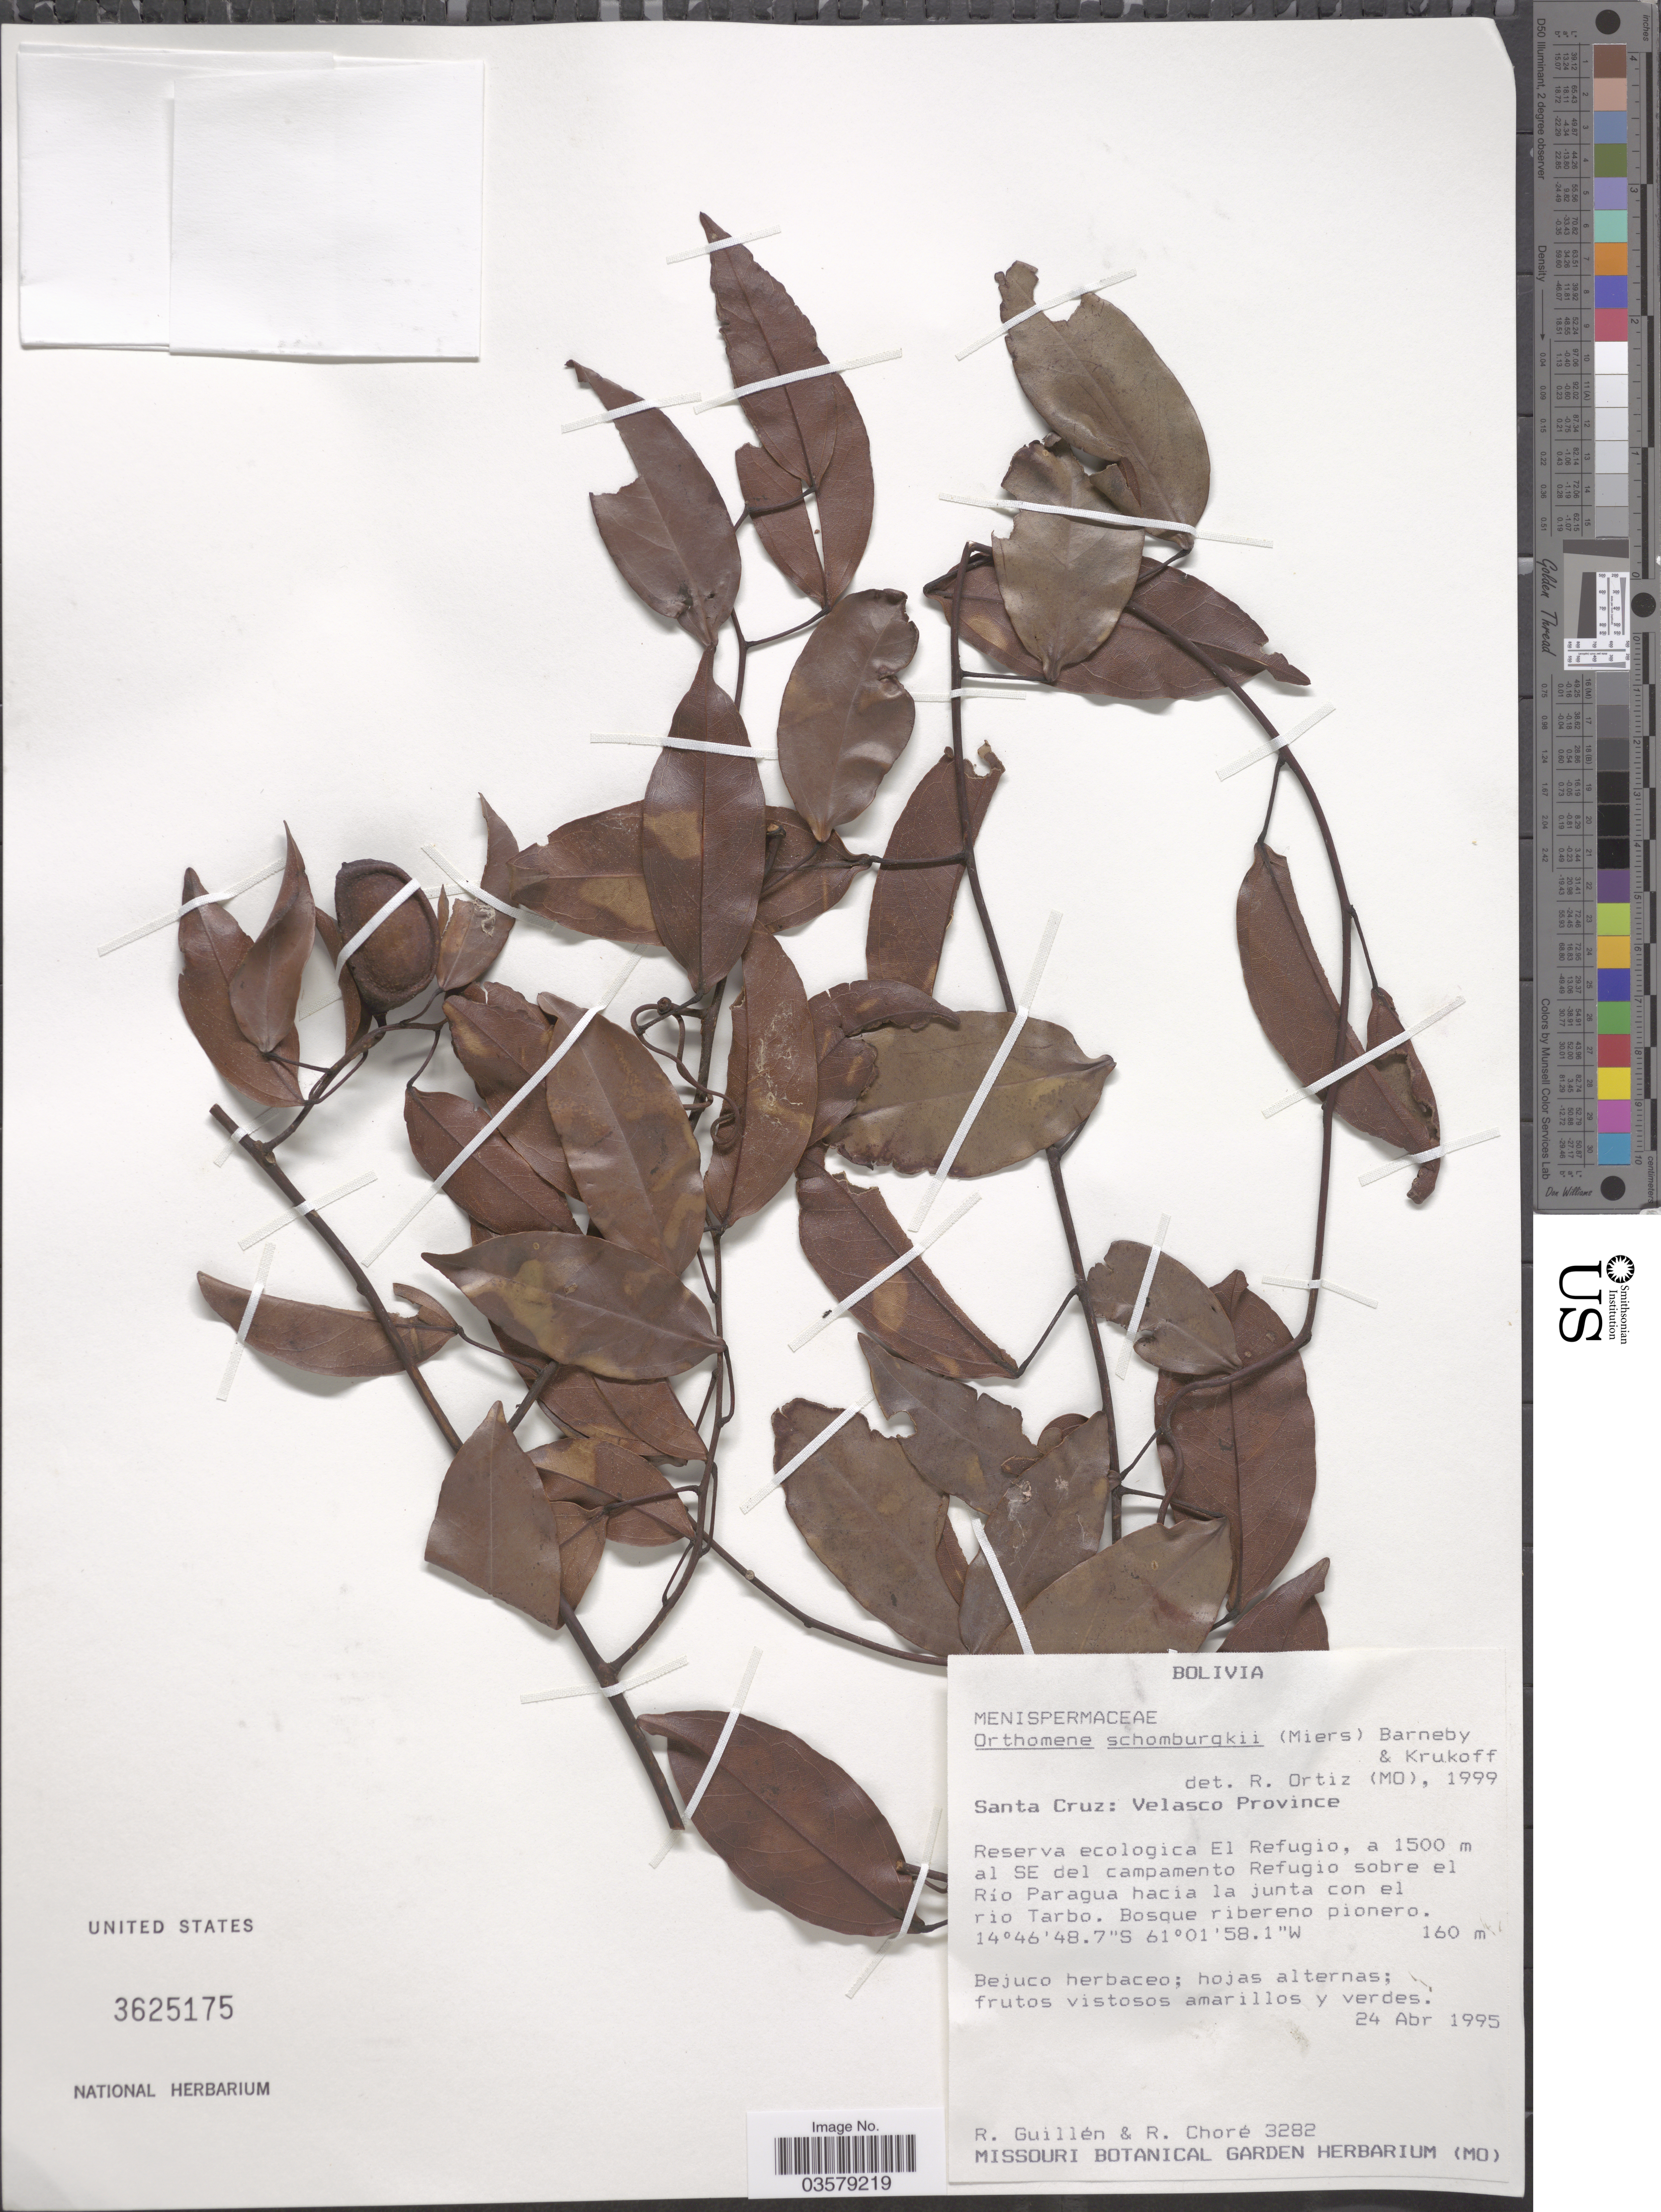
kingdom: Plantae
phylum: Tracheophyta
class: Magnoliopsida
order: Ranunculales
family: Menispermaceae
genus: Anomospermum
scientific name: Anomospermum schomburgkii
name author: Miers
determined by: Strong, Mark T., (BOT), Smithsonian Institution - National Museum of Natural History (UNITED STATES)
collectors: R. Guillen & R. Choré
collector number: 3282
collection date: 1995-04-24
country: Bolivia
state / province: Santa Cruz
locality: Velasco Province. Reserva ecological El Refugio, a 1500 m al SE del campamento Refugio sobre el Río Paragua hacia la junta con el rio Tarbo.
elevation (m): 160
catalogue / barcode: US 3625175